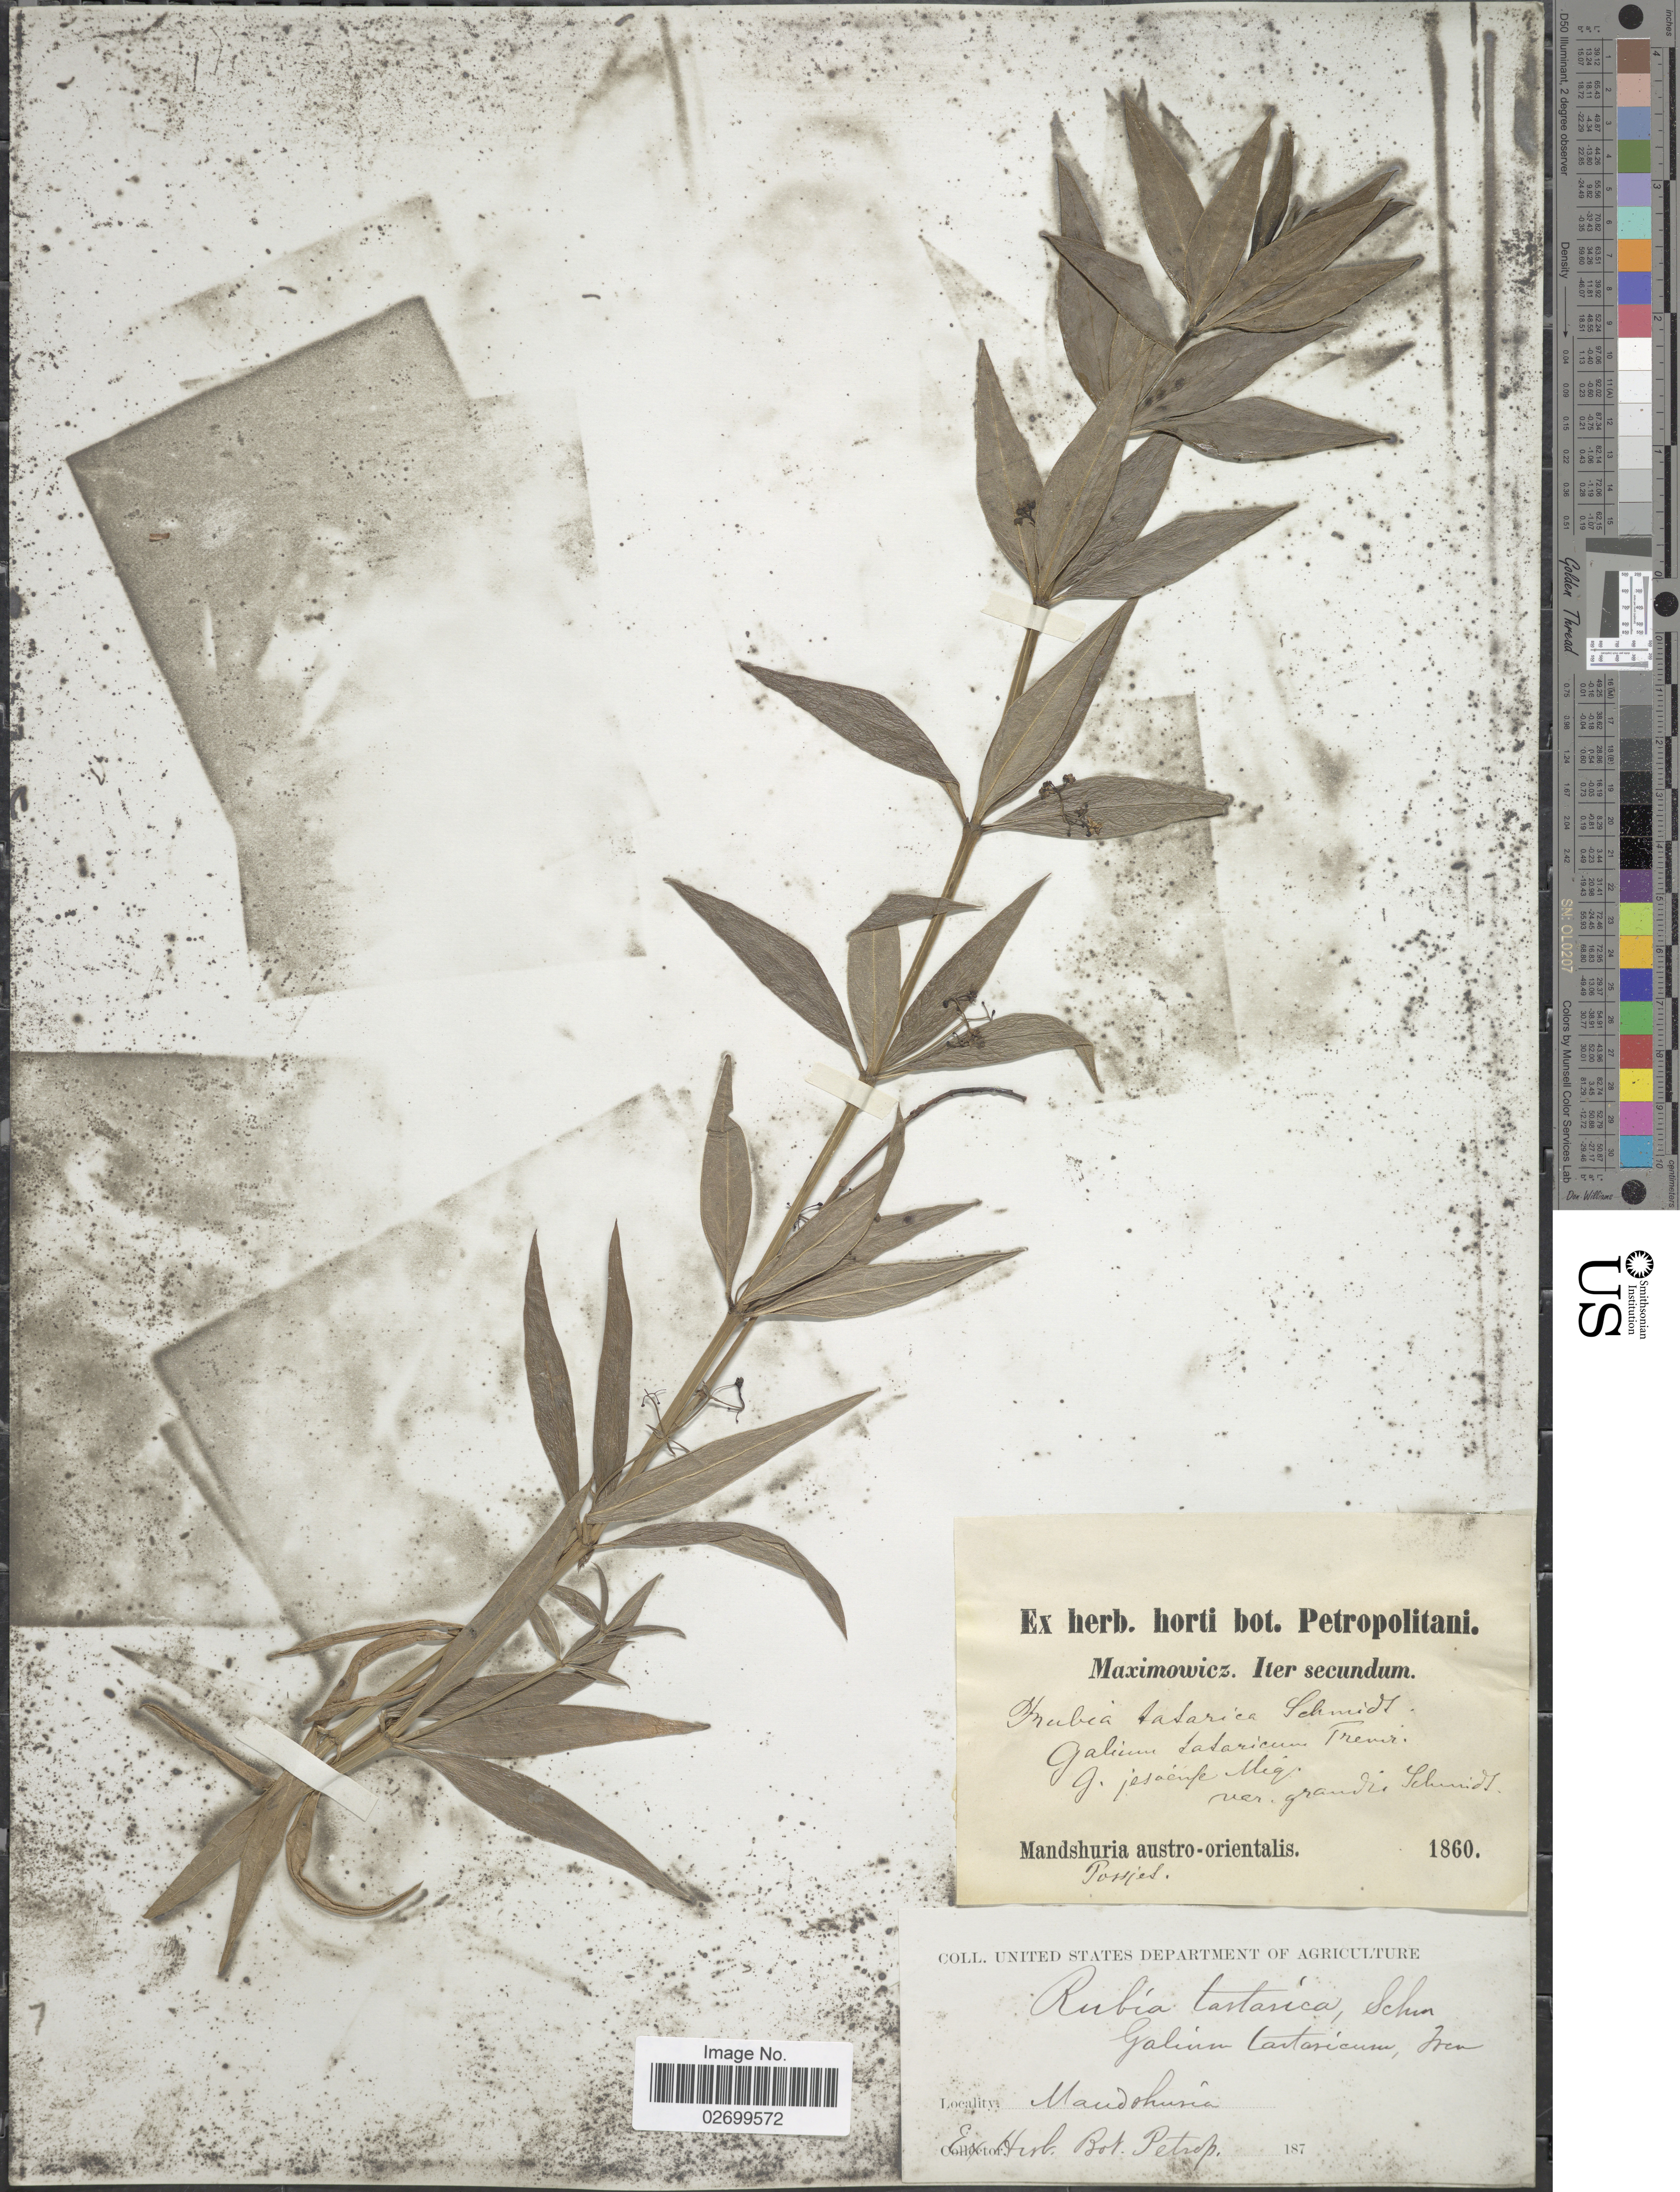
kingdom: Plantae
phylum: Tracheophyta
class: Magnoliopsida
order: Gentianales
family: Rubiaceae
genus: Rubia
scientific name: Rubia tatarica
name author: (Trevir.) F. Schmidt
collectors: -. Maximowicz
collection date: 1860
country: China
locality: Iter secundum, Mandshuria austro-orientalis, Possjes